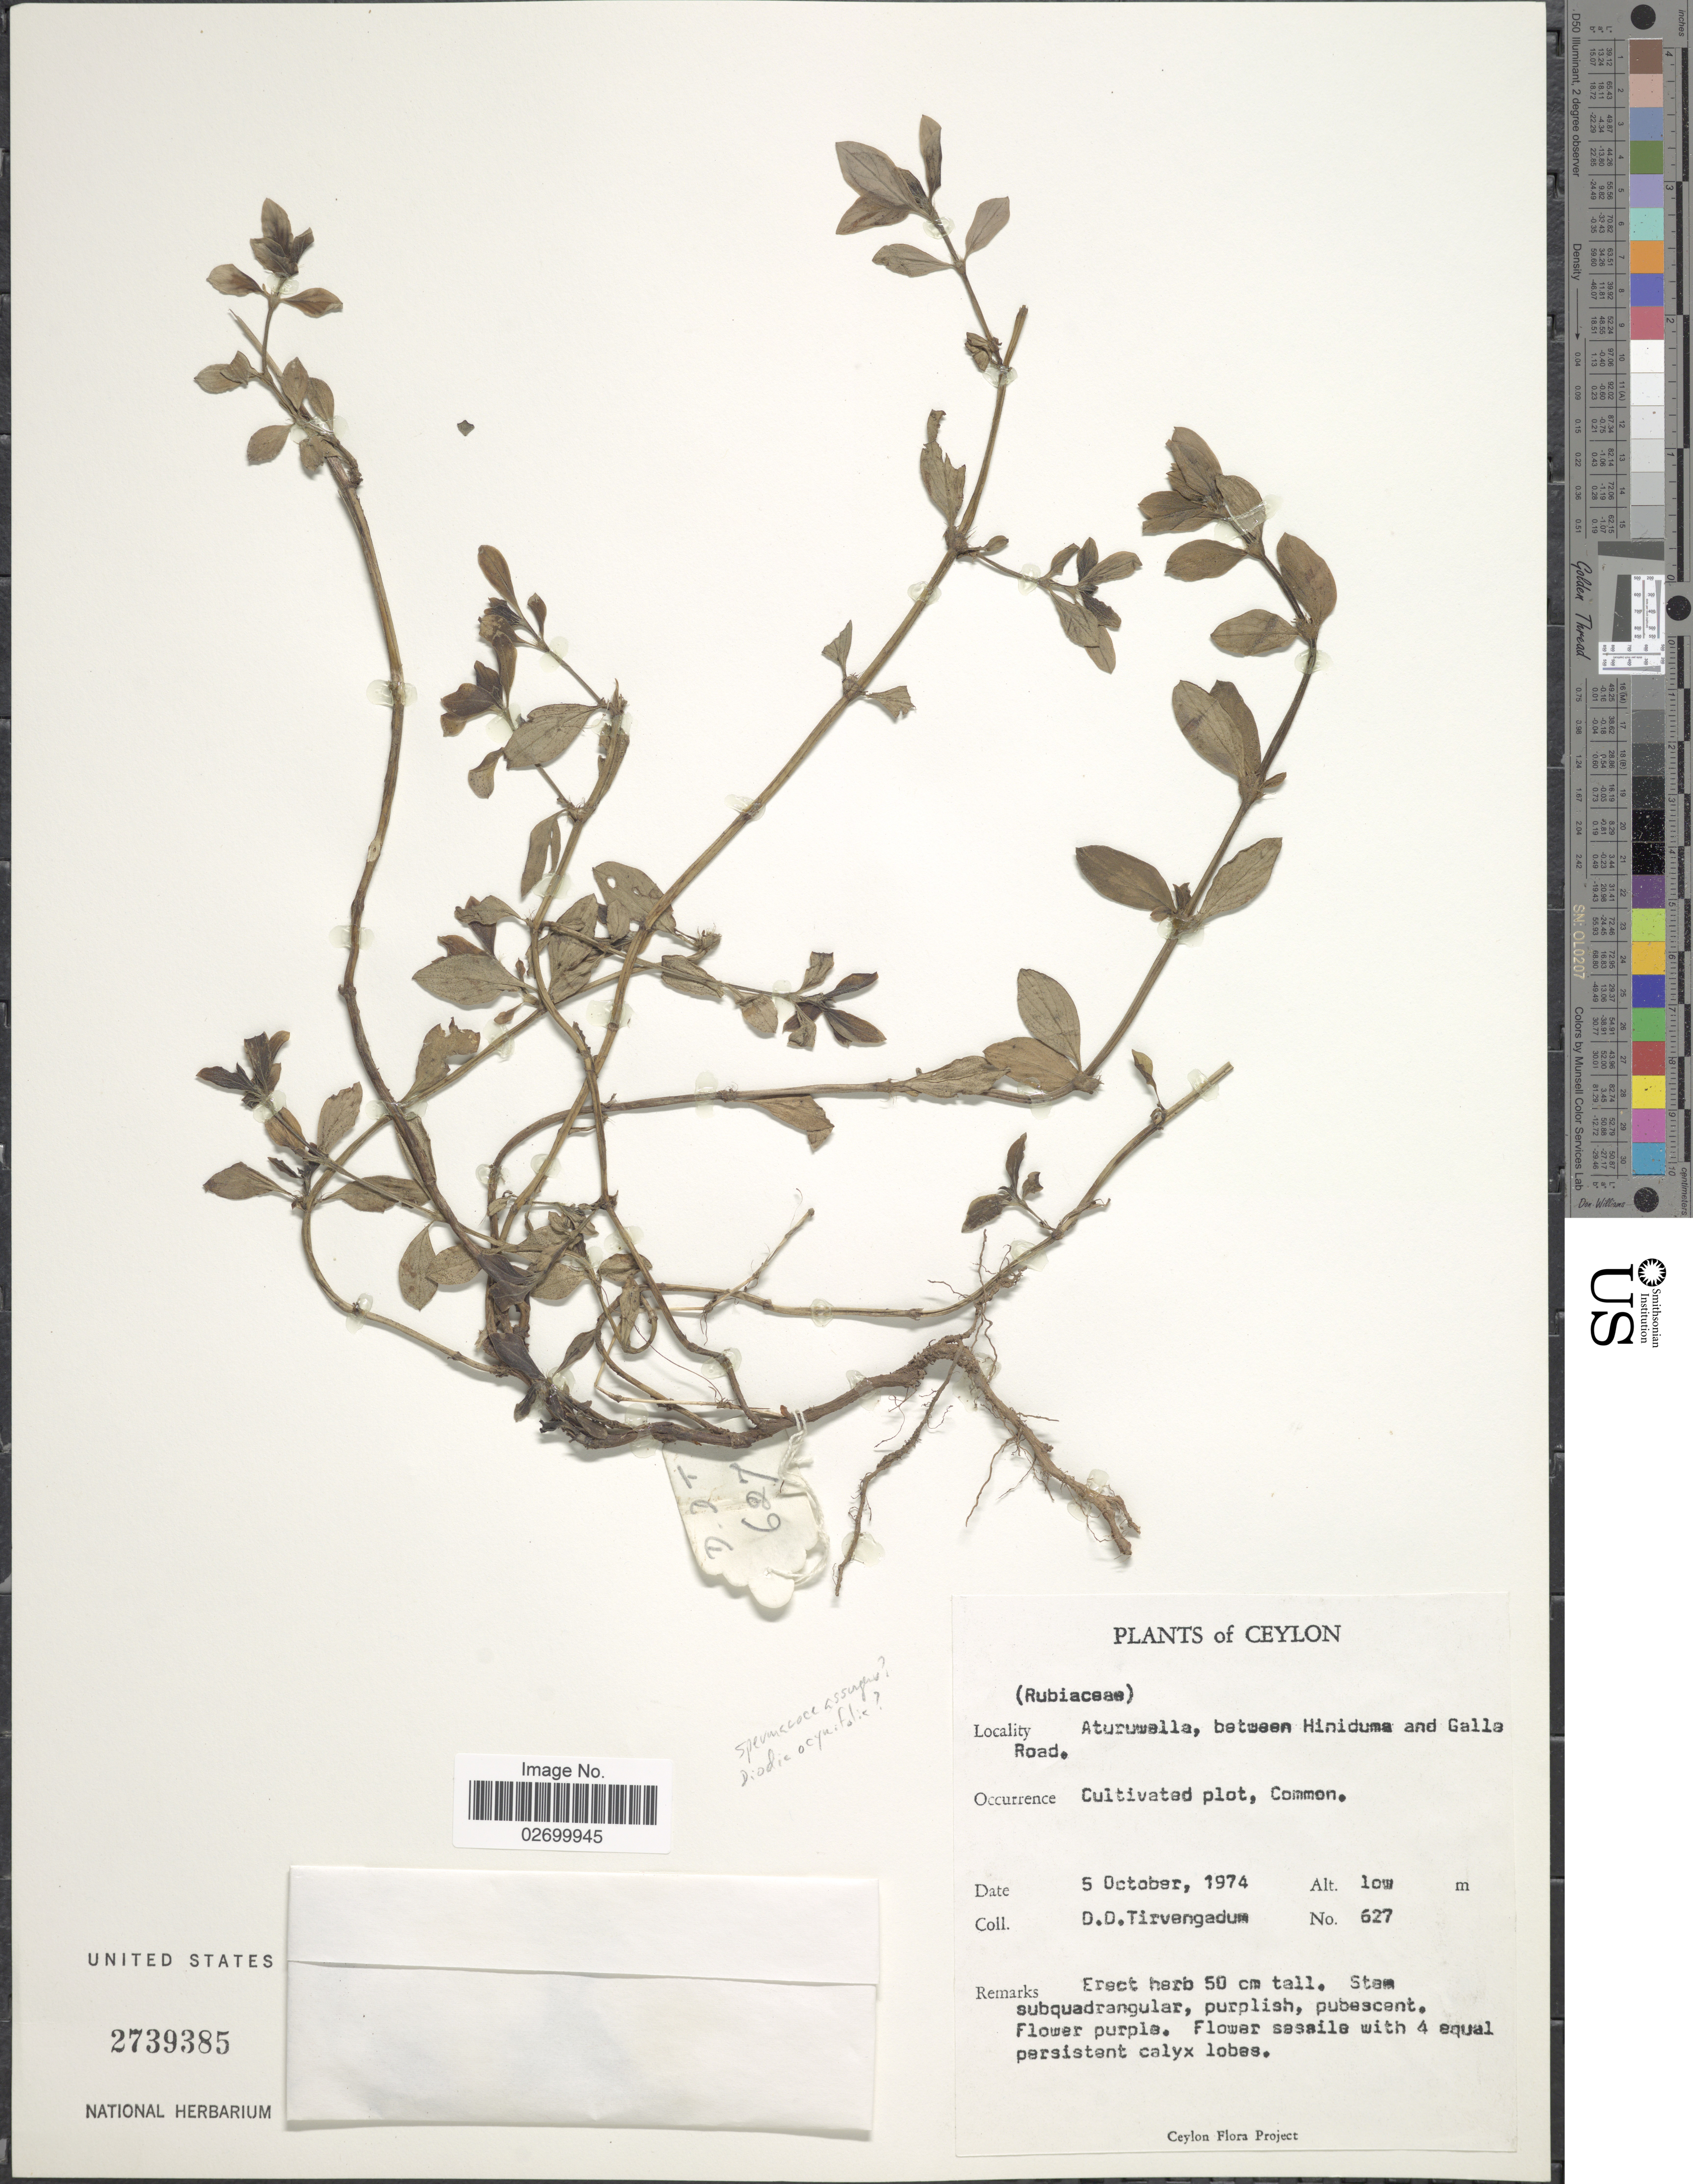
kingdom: Plantae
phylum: Tracheophyta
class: Magnoliopsida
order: Gentianales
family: Rubiaceae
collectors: D. Tirvengadum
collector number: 627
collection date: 1974-10-05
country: Sri Lanka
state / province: Southern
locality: Ceylon. Aturuwella, between Hiniduma and Galla Road, Cultivated plot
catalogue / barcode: US 2739385